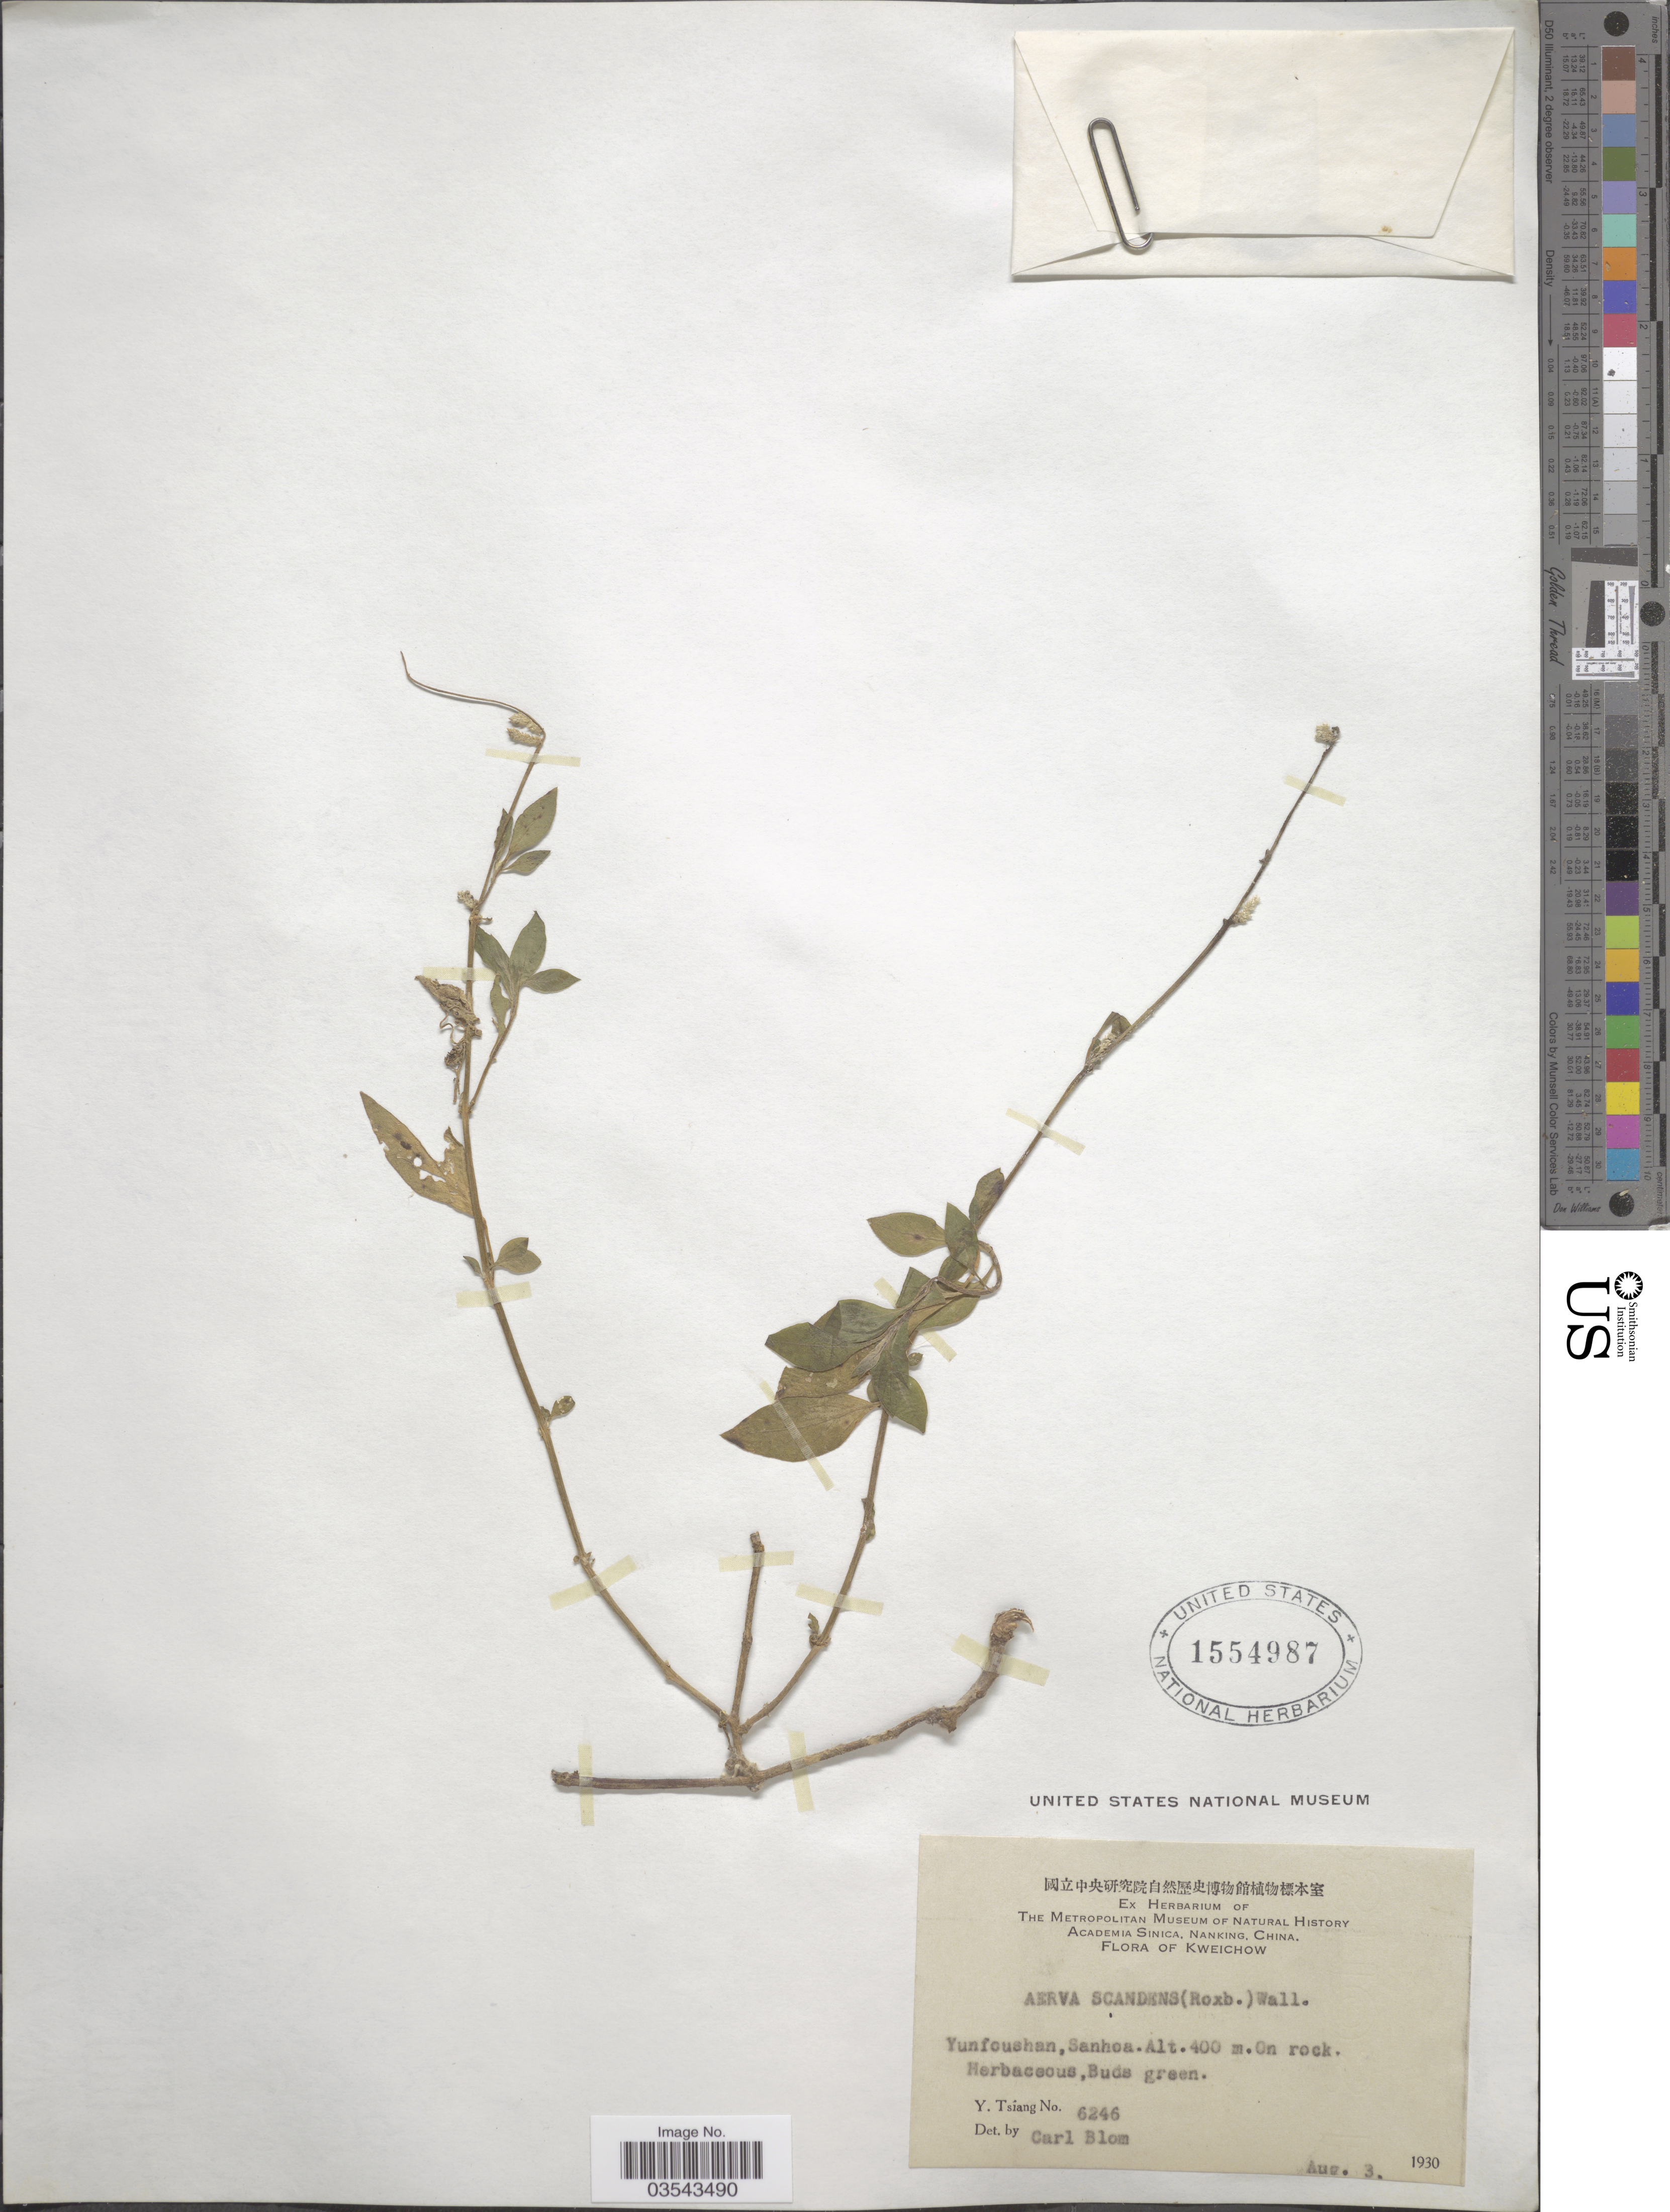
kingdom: Plantae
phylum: Tracheophyta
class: Magnoliopsida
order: Caryophyllales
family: Amaranthaceae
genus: Ouret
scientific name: Ouret sanguinolenta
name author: (L.) Kuntze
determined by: Strong, Mark T., (BOT), Smithsonian Institution - National Museum of Natural History (UNITED STATES)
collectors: Y. Tsiang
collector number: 6246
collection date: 1930-08-03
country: China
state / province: Guizhou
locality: Kweichow. Yunfoushan, Sanhoa.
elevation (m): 400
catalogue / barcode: US 1554987